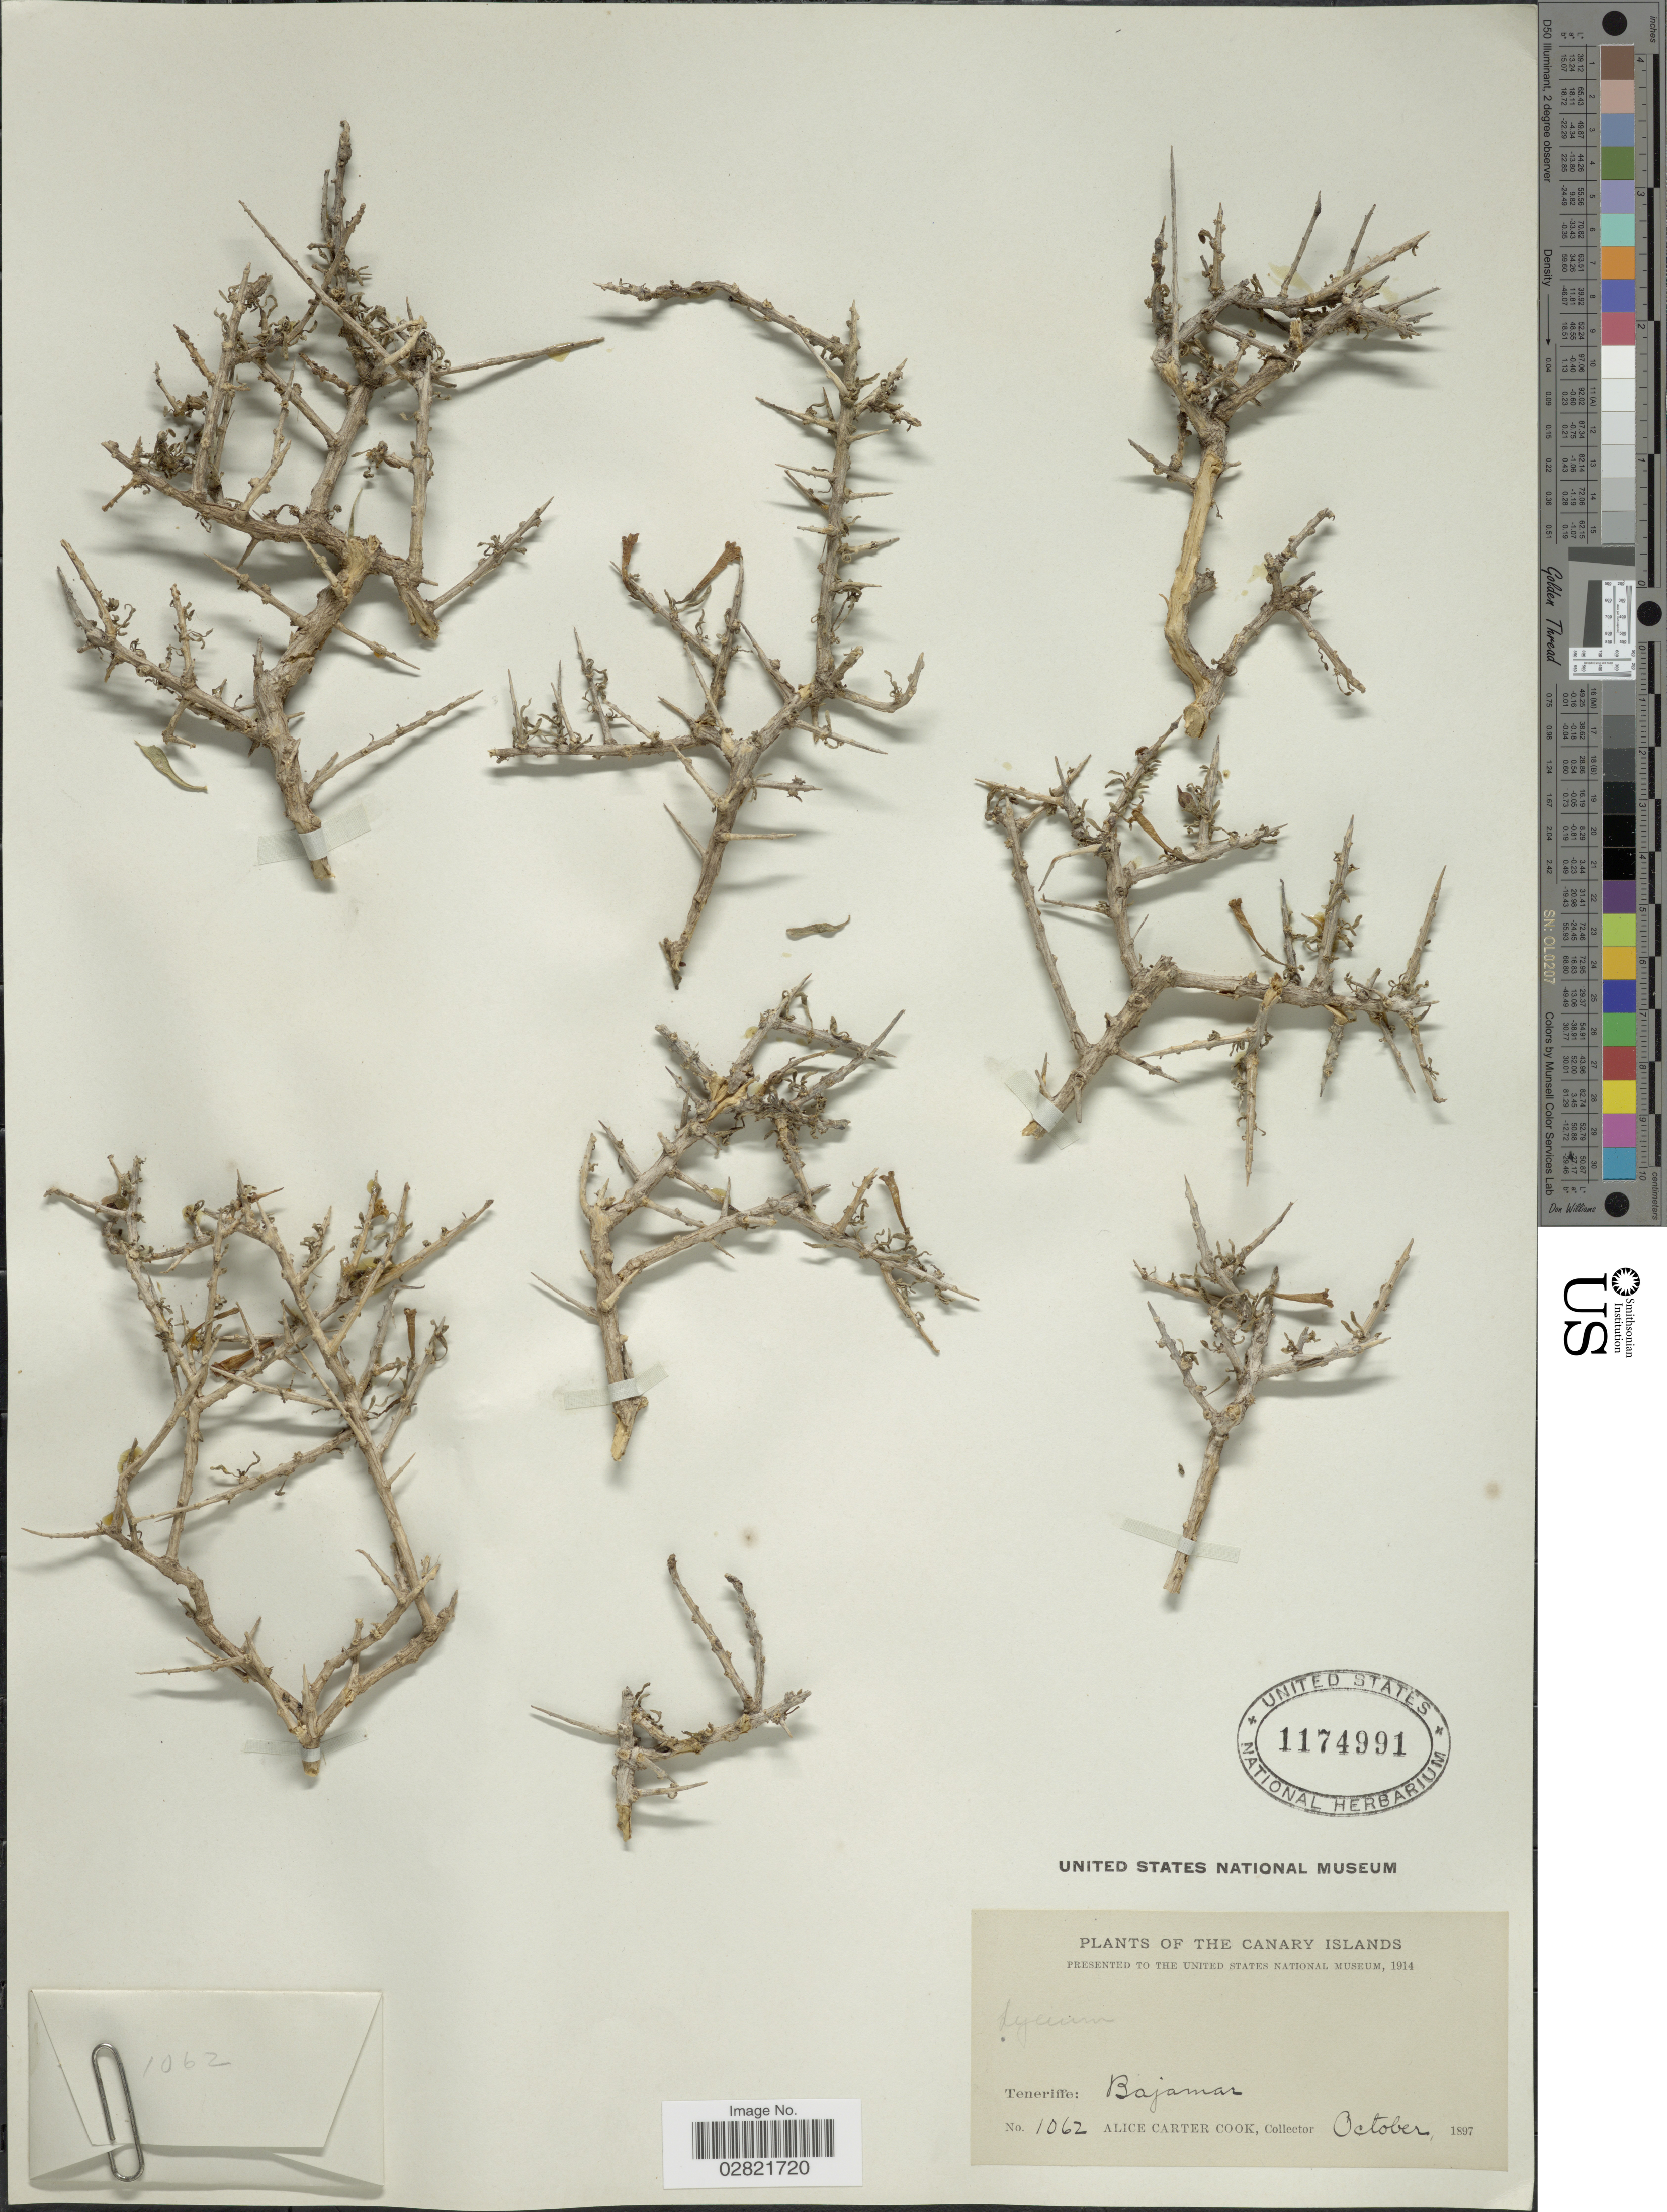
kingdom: Plantae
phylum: Tracheophyta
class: Magnoliopsida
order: Solanales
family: Solanaceae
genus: Lycium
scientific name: Lycium sp.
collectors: Alice C. Cook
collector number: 1062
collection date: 1897-10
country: Spain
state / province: Canarias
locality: Canary Islands. Tenerife: Bajamar.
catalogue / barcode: US 1174991